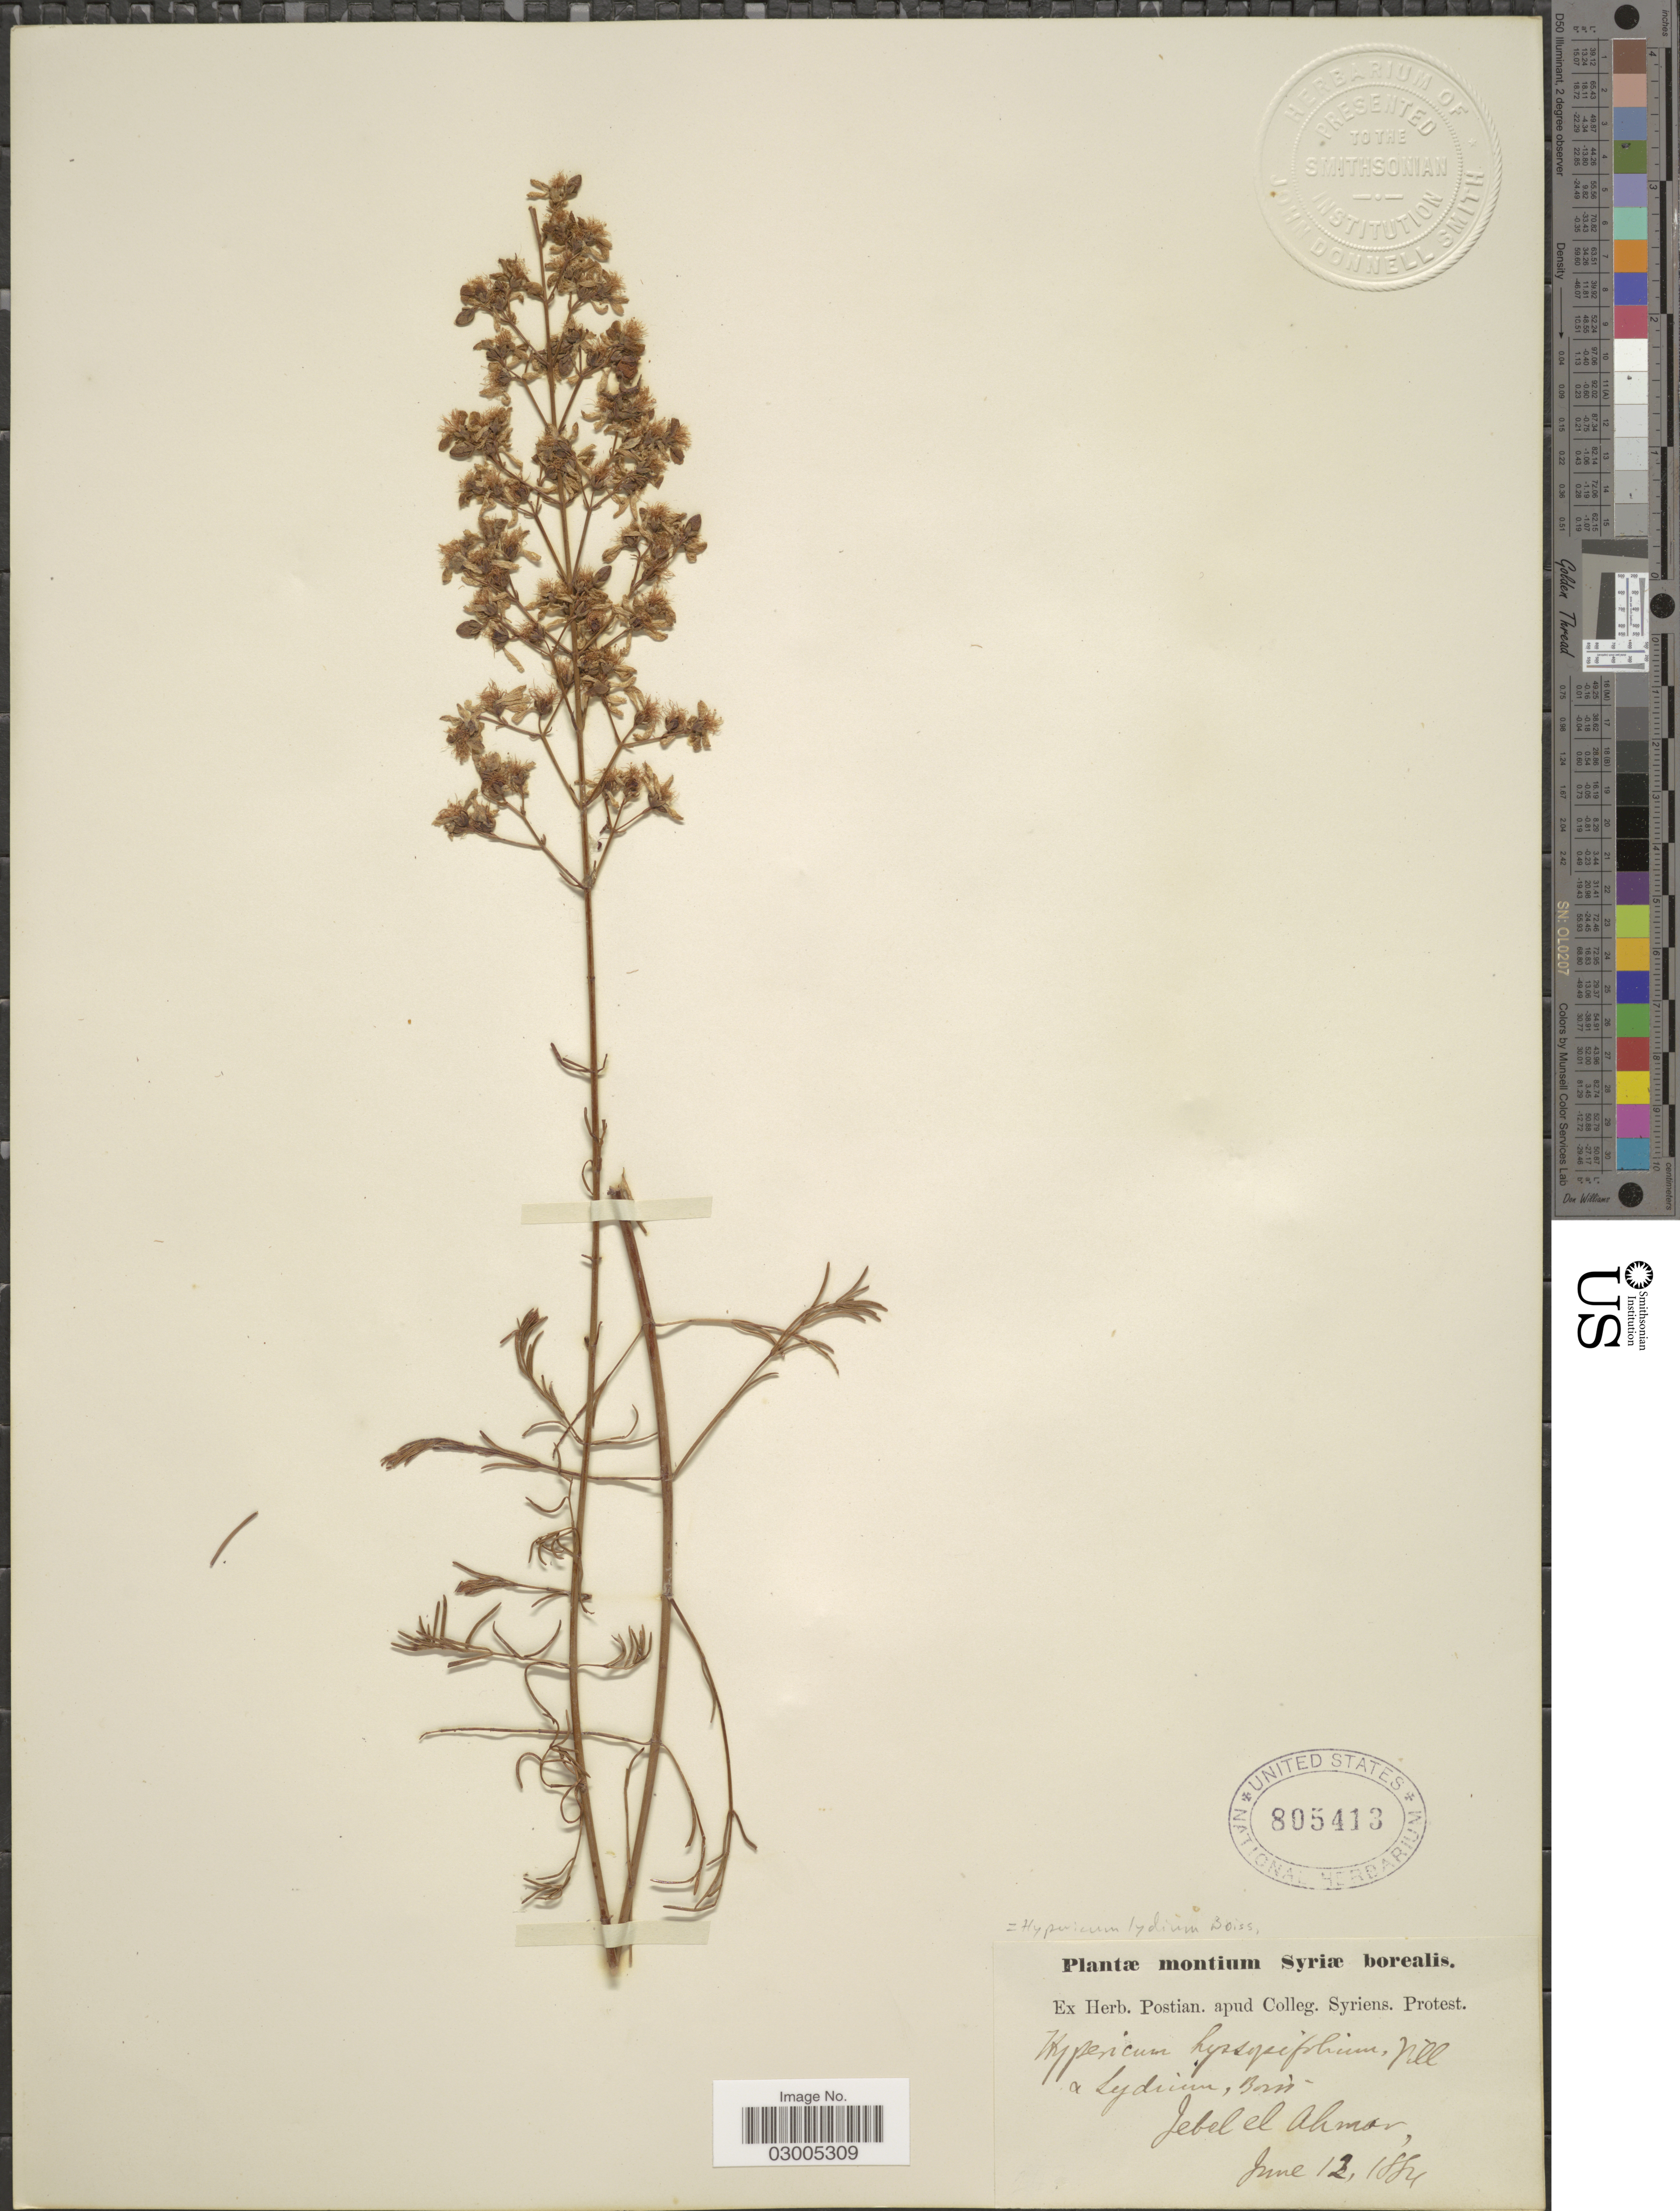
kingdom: Plantae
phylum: Tracheophyta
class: Magnoliopsida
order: Malpighiales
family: Hypericaceae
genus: Hypericum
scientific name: Hypericum lydium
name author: Boiss.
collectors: ex herb. Postian. apud Colleg. Syriens. Protest. USE "Fannie P. A. Shepard" (10308853) AS PRIMARY COLLECTOR INSTEAD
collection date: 1884-06-12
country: Syria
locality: Syriæ borealis. El Jebel el Ahmor.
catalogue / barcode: US 805413